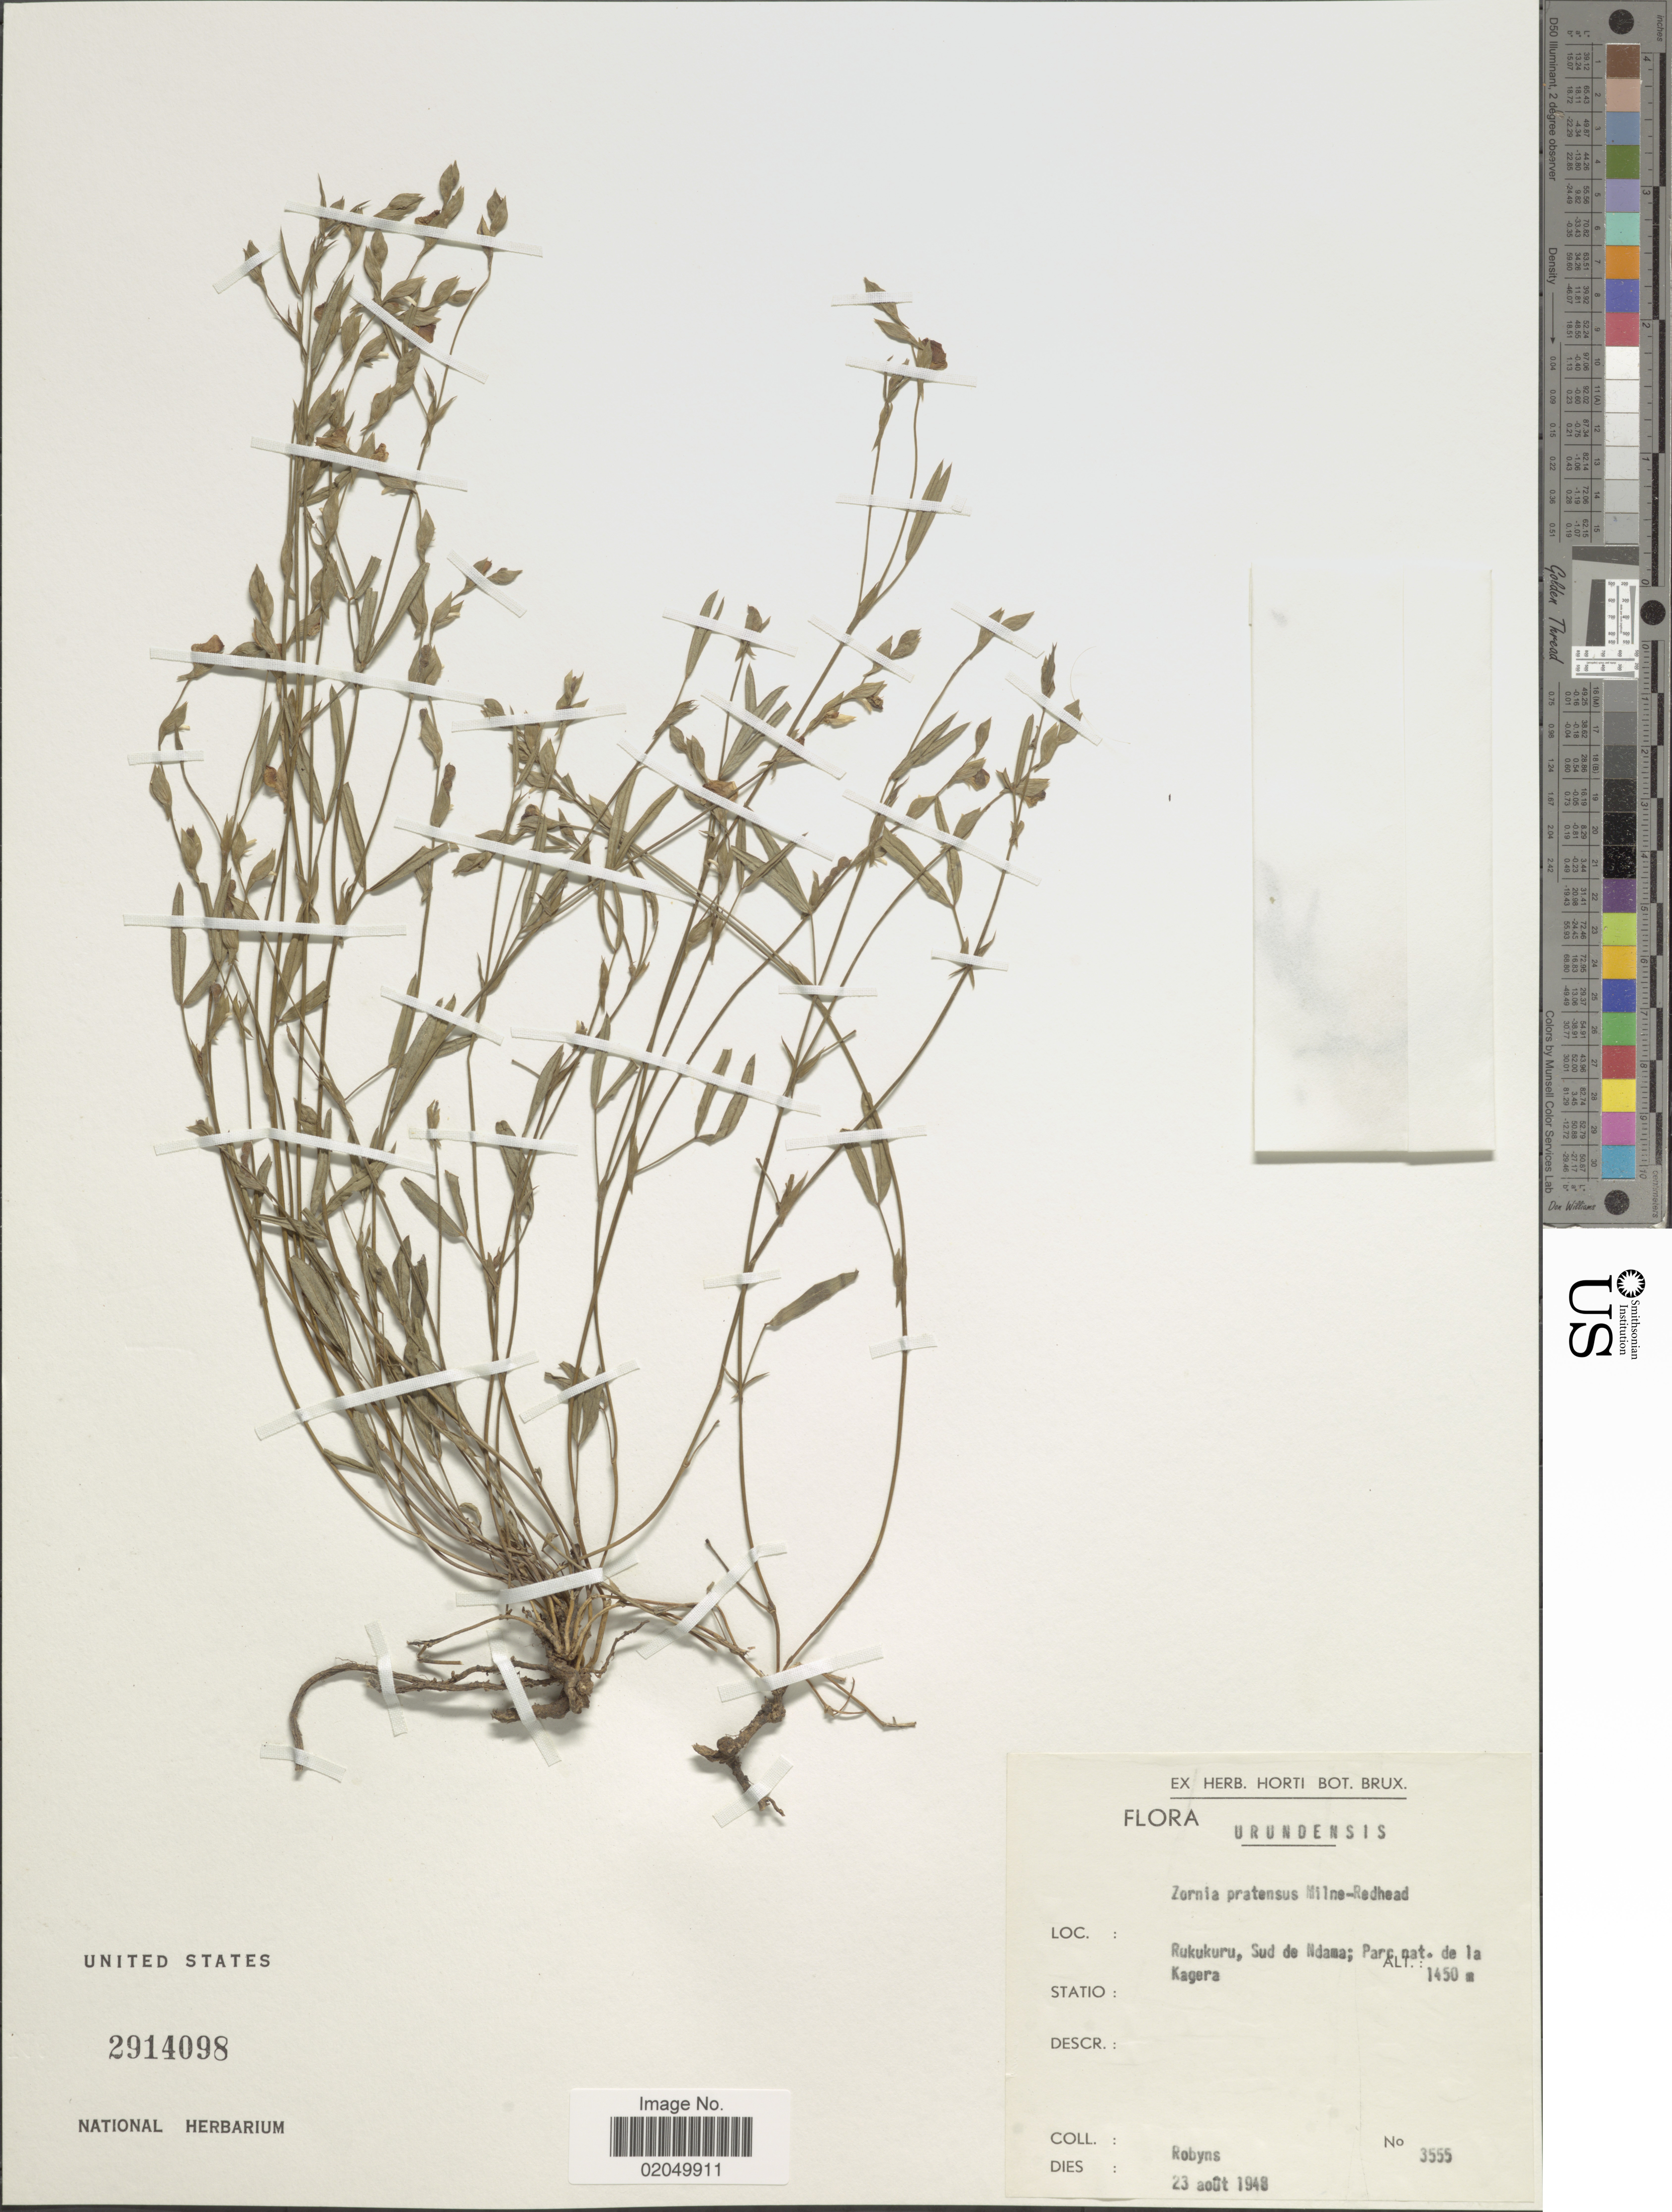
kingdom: Plantae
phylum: Tracheophyta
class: Magnoliopsida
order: Fabales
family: Fabaceae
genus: Zornia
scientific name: Zornia pratensis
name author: Milne-Redh.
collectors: -. Robyns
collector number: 3555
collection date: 1948-08-23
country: Uganda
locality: Urundensis, Rukukuru, Sud de Ndama, Parc nat. de la Kagera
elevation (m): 1450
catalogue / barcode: US 2914098